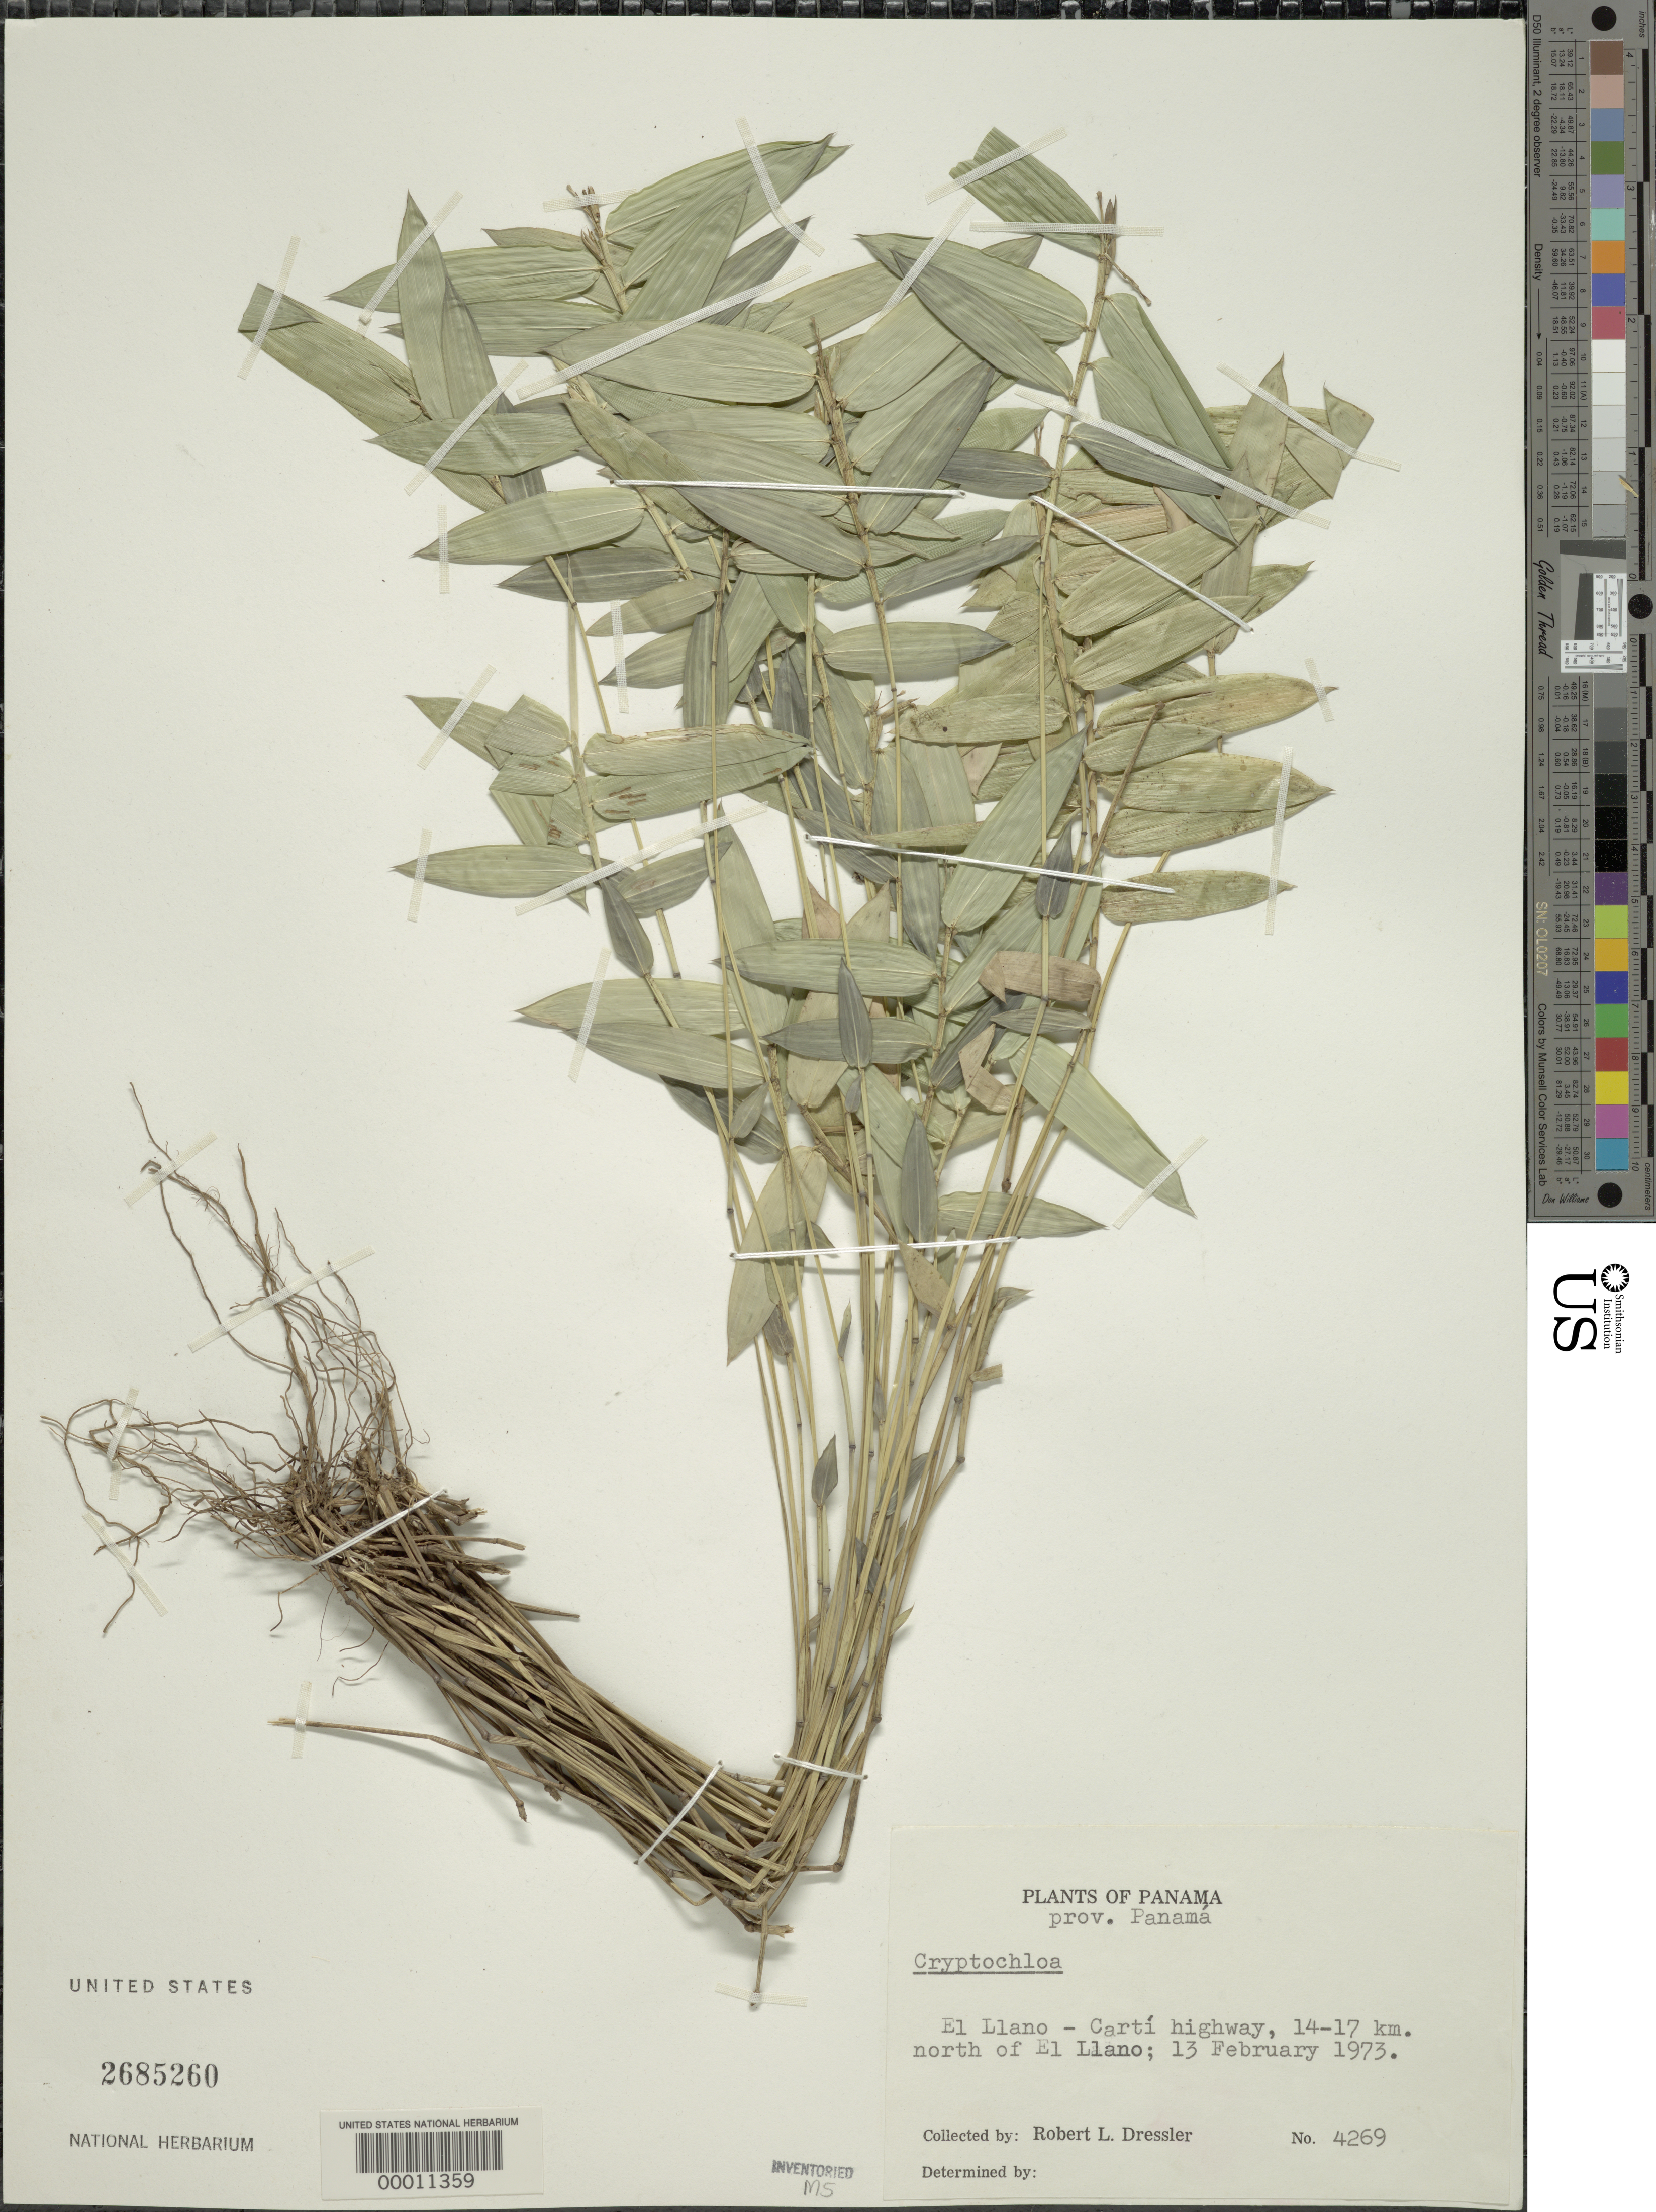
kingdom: Plantae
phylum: Tracheophyta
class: Liliopsida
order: Poales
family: Poaceae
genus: Cryptochloa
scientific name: Cryptochloa variana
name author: Swallen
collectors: R. Dressler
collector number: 4269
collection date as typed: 13 Feb 1973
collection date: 1973-02-13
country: Panama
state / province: Panamá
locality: El Llano, Carti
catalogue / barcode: US 2685260